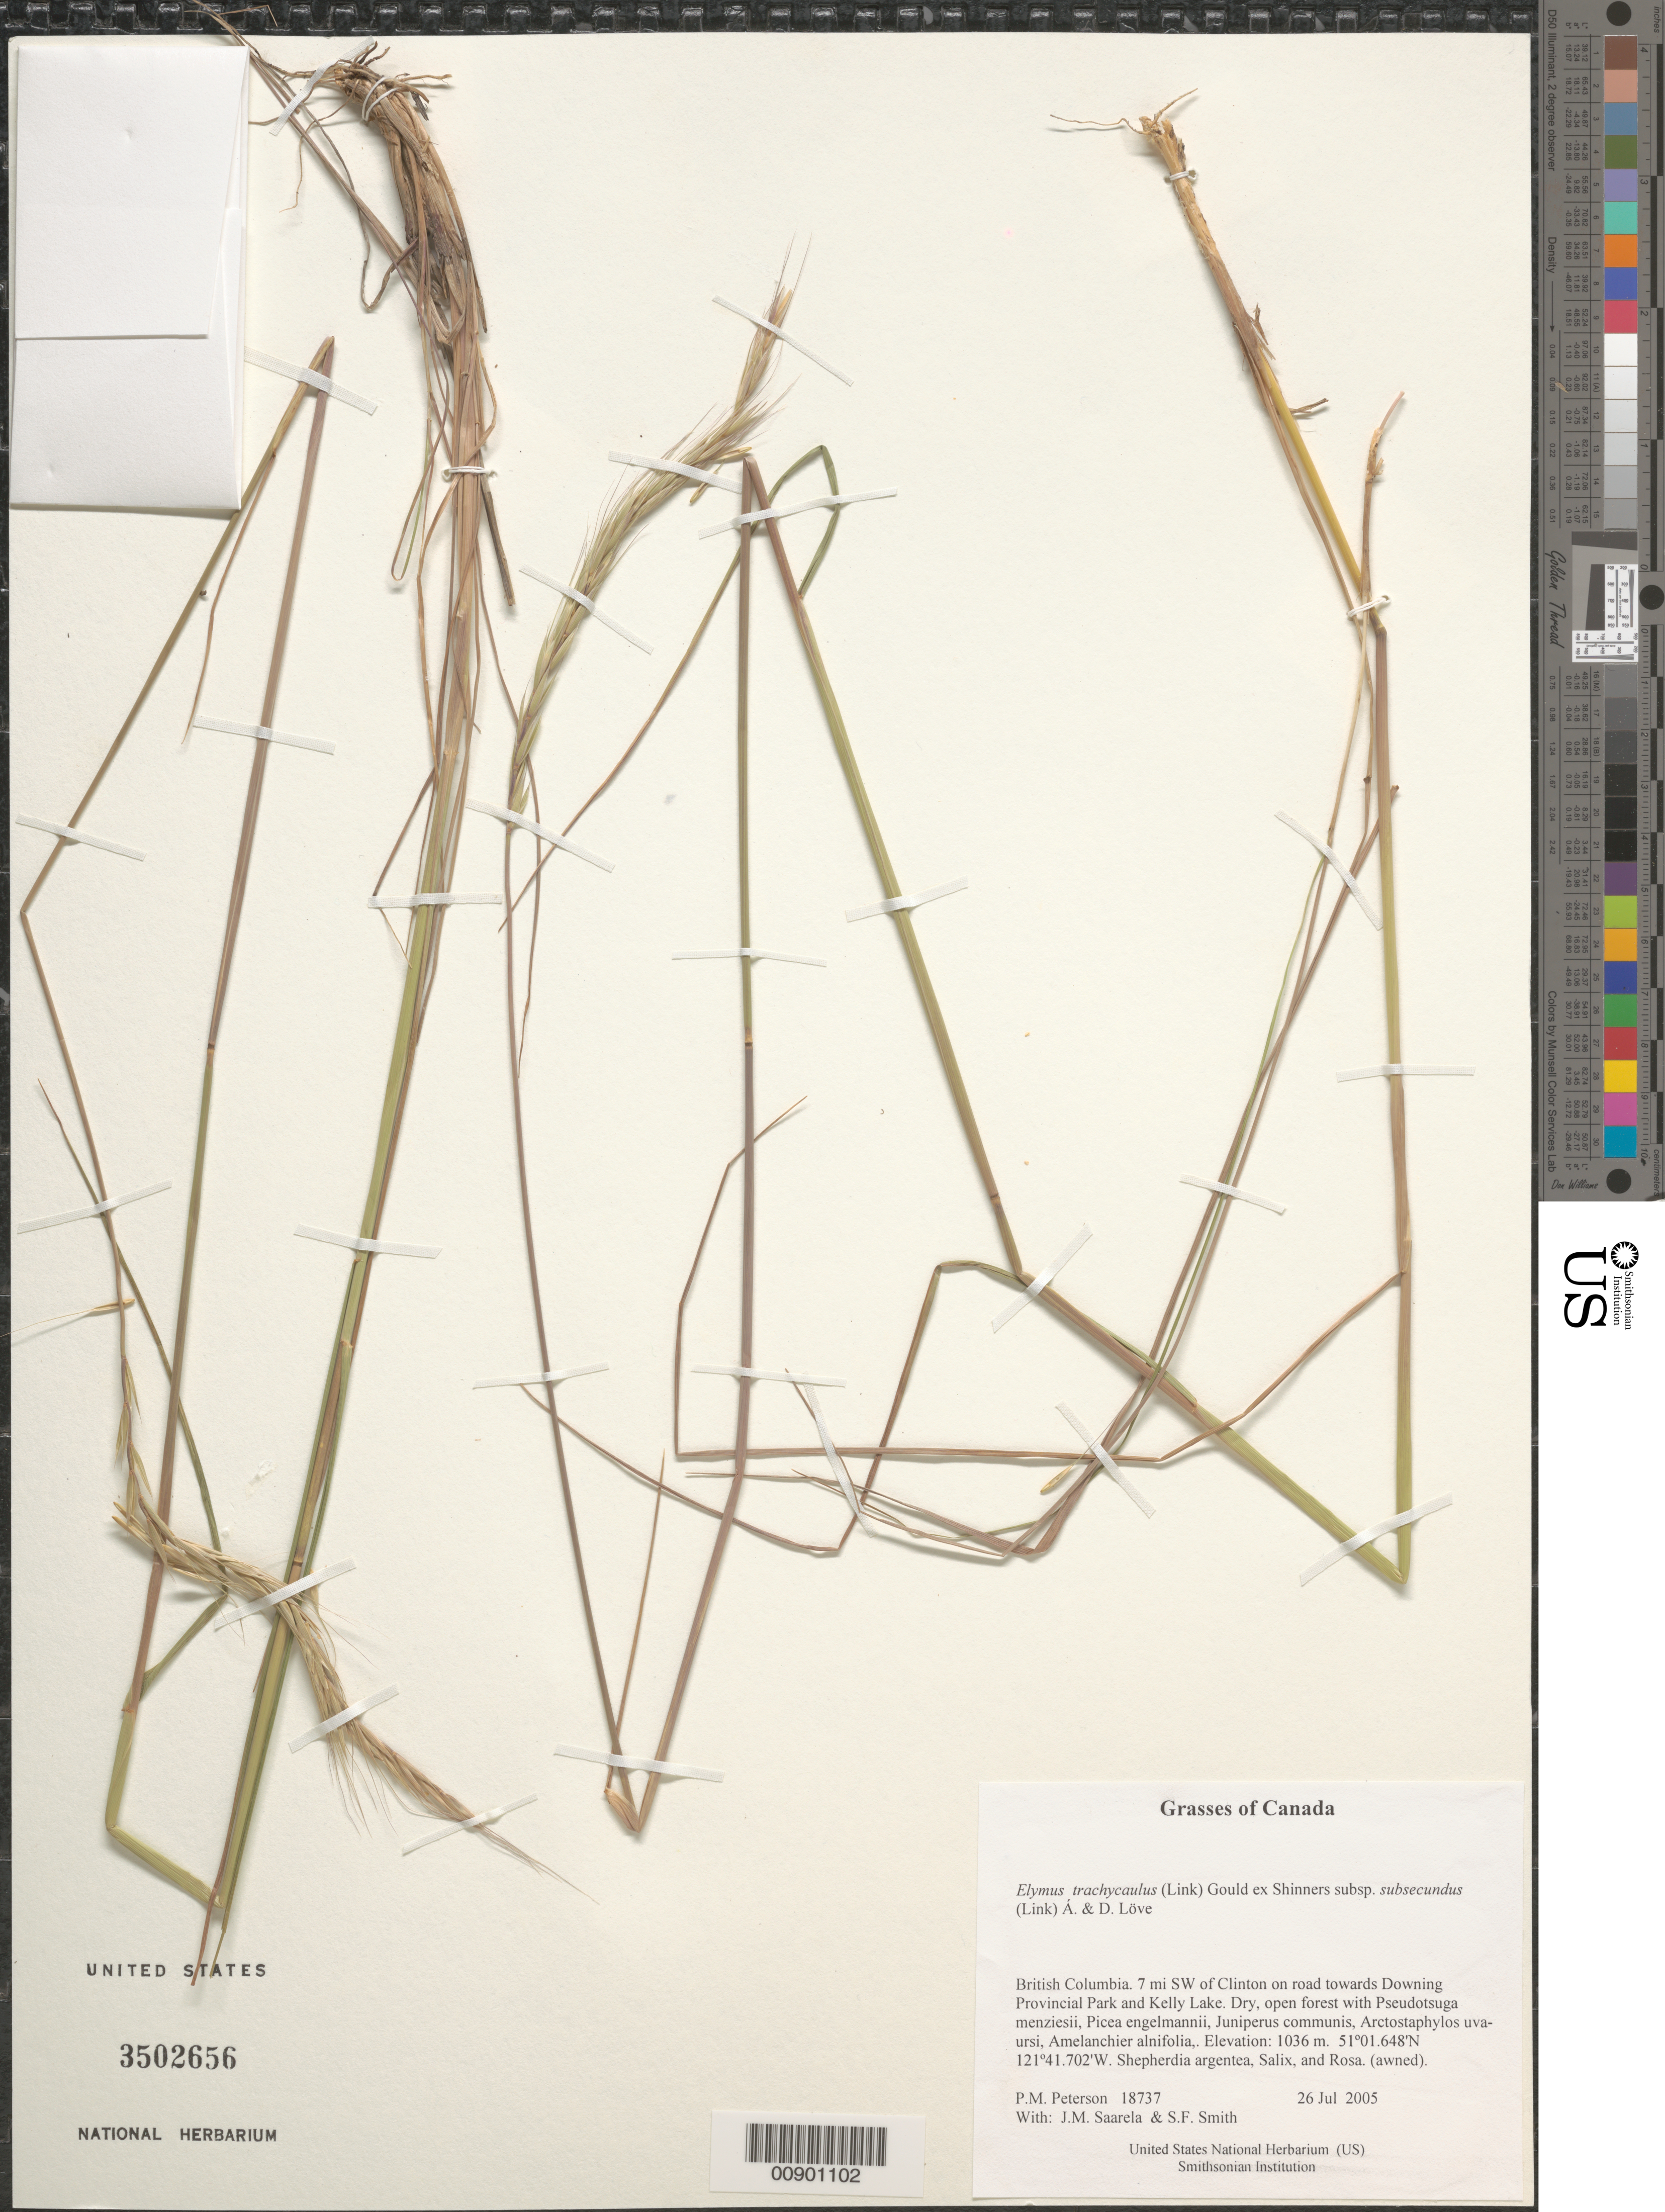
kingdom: Plantae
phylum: Tracheophyta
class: Liliopsida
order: Poales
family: Poaceae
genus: Elymus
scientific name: Elymus trachycaulus subsp. subsecundus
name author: (Link) Á. Löve & D. Löve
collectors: P. M. Peterson, J. Saarela & S.F. Smith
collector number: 18737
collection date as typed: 26 Jul 2004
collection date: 2004-07-26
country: Canada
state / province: British Columbia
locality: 7 mi SW of Clinton on road towards Downing Provincial Park and Kelly Lake. Dry, open forest with Pseudotsuga menziesii, Picea engelmannii, Juniperus communis, Arctostaphylos uva-ursi, Amelanchier alnifolia,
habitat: Shepherdia argentea, Salix, and Rosa. (awned)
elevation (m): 1036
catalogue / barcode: US 3502656